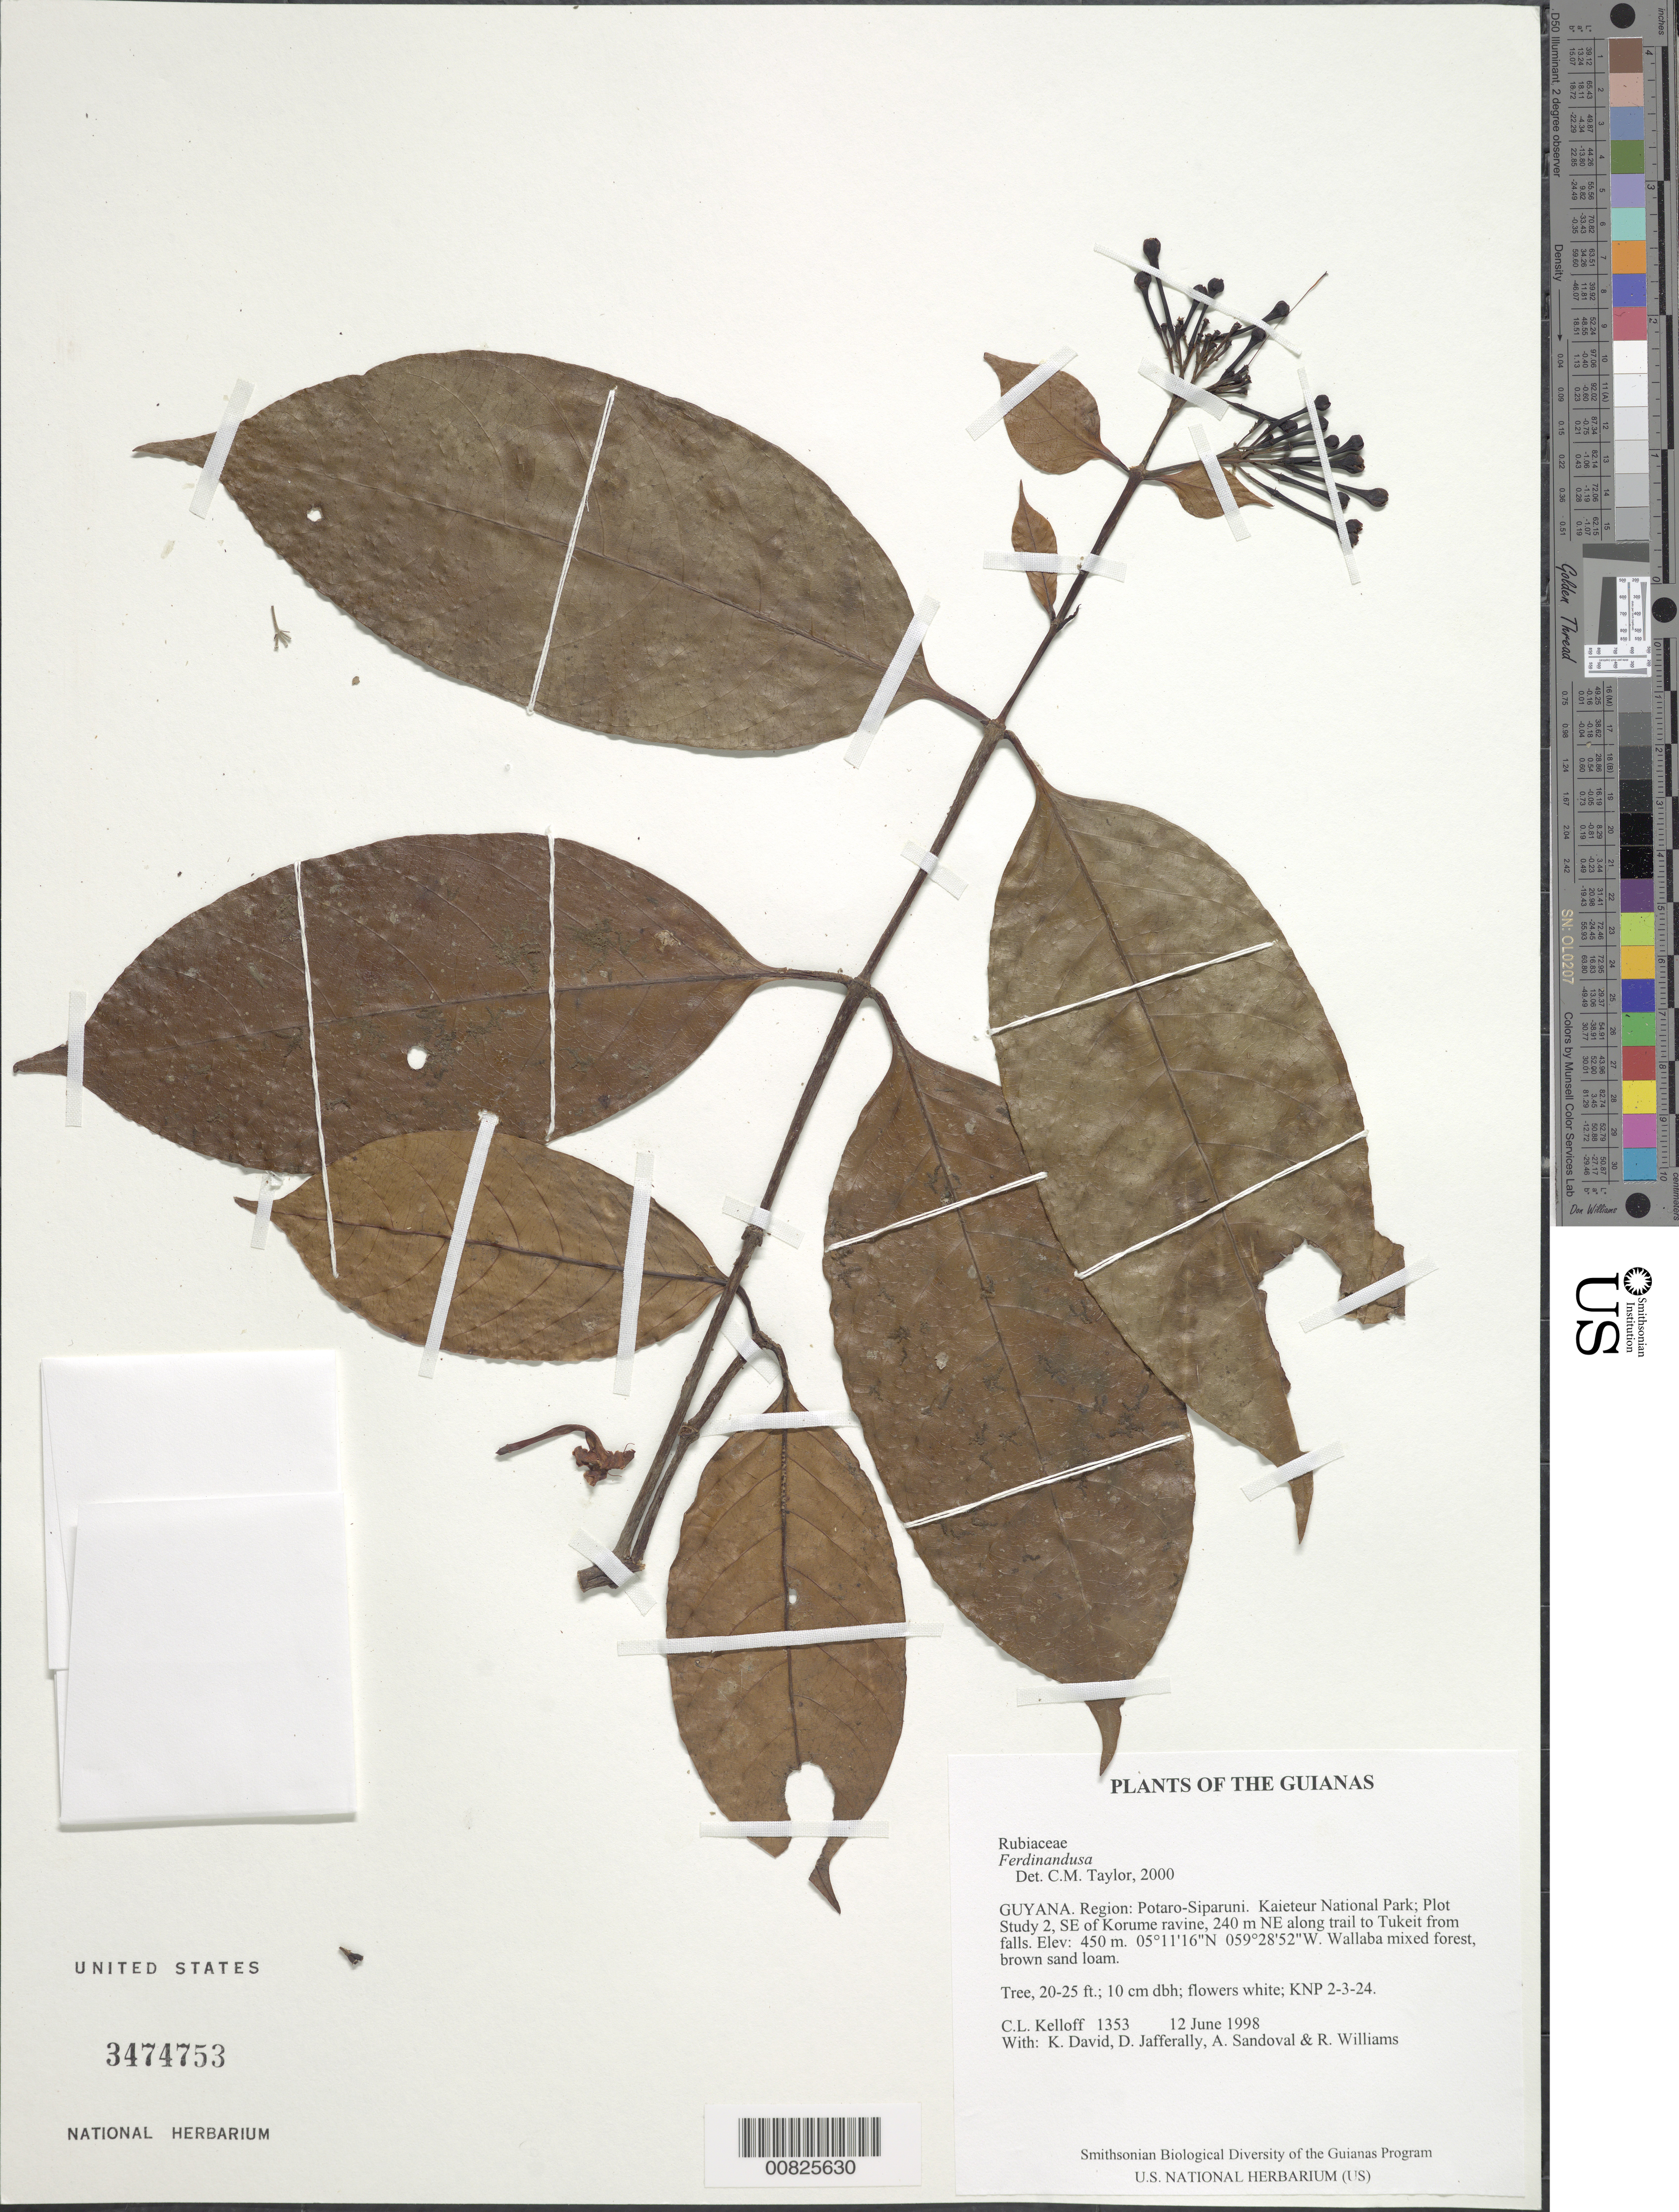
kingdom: Plantae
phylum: Tracheophyta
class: Magnoliopsida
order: Gentianales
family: Rubiaceae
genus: Ferdinandusa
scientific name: Ferdinandusa sp.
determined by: Taylor, Charlotte M.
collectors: C. L. Kelloff, K. David, D. Jafferally, A. Sandoval & R. Williams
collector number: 1353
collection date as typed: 12 June 1998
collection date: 1998-06-12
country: Guyana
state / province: Potaro-Siparuni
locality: Kaieteur National Park; Plot Study 2, SE of Korume ravine, 240 m NE along trail to Tukeit from falls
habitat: Wallaba mixed forest, brown sand loam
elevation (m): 450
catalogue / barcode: US 3474753